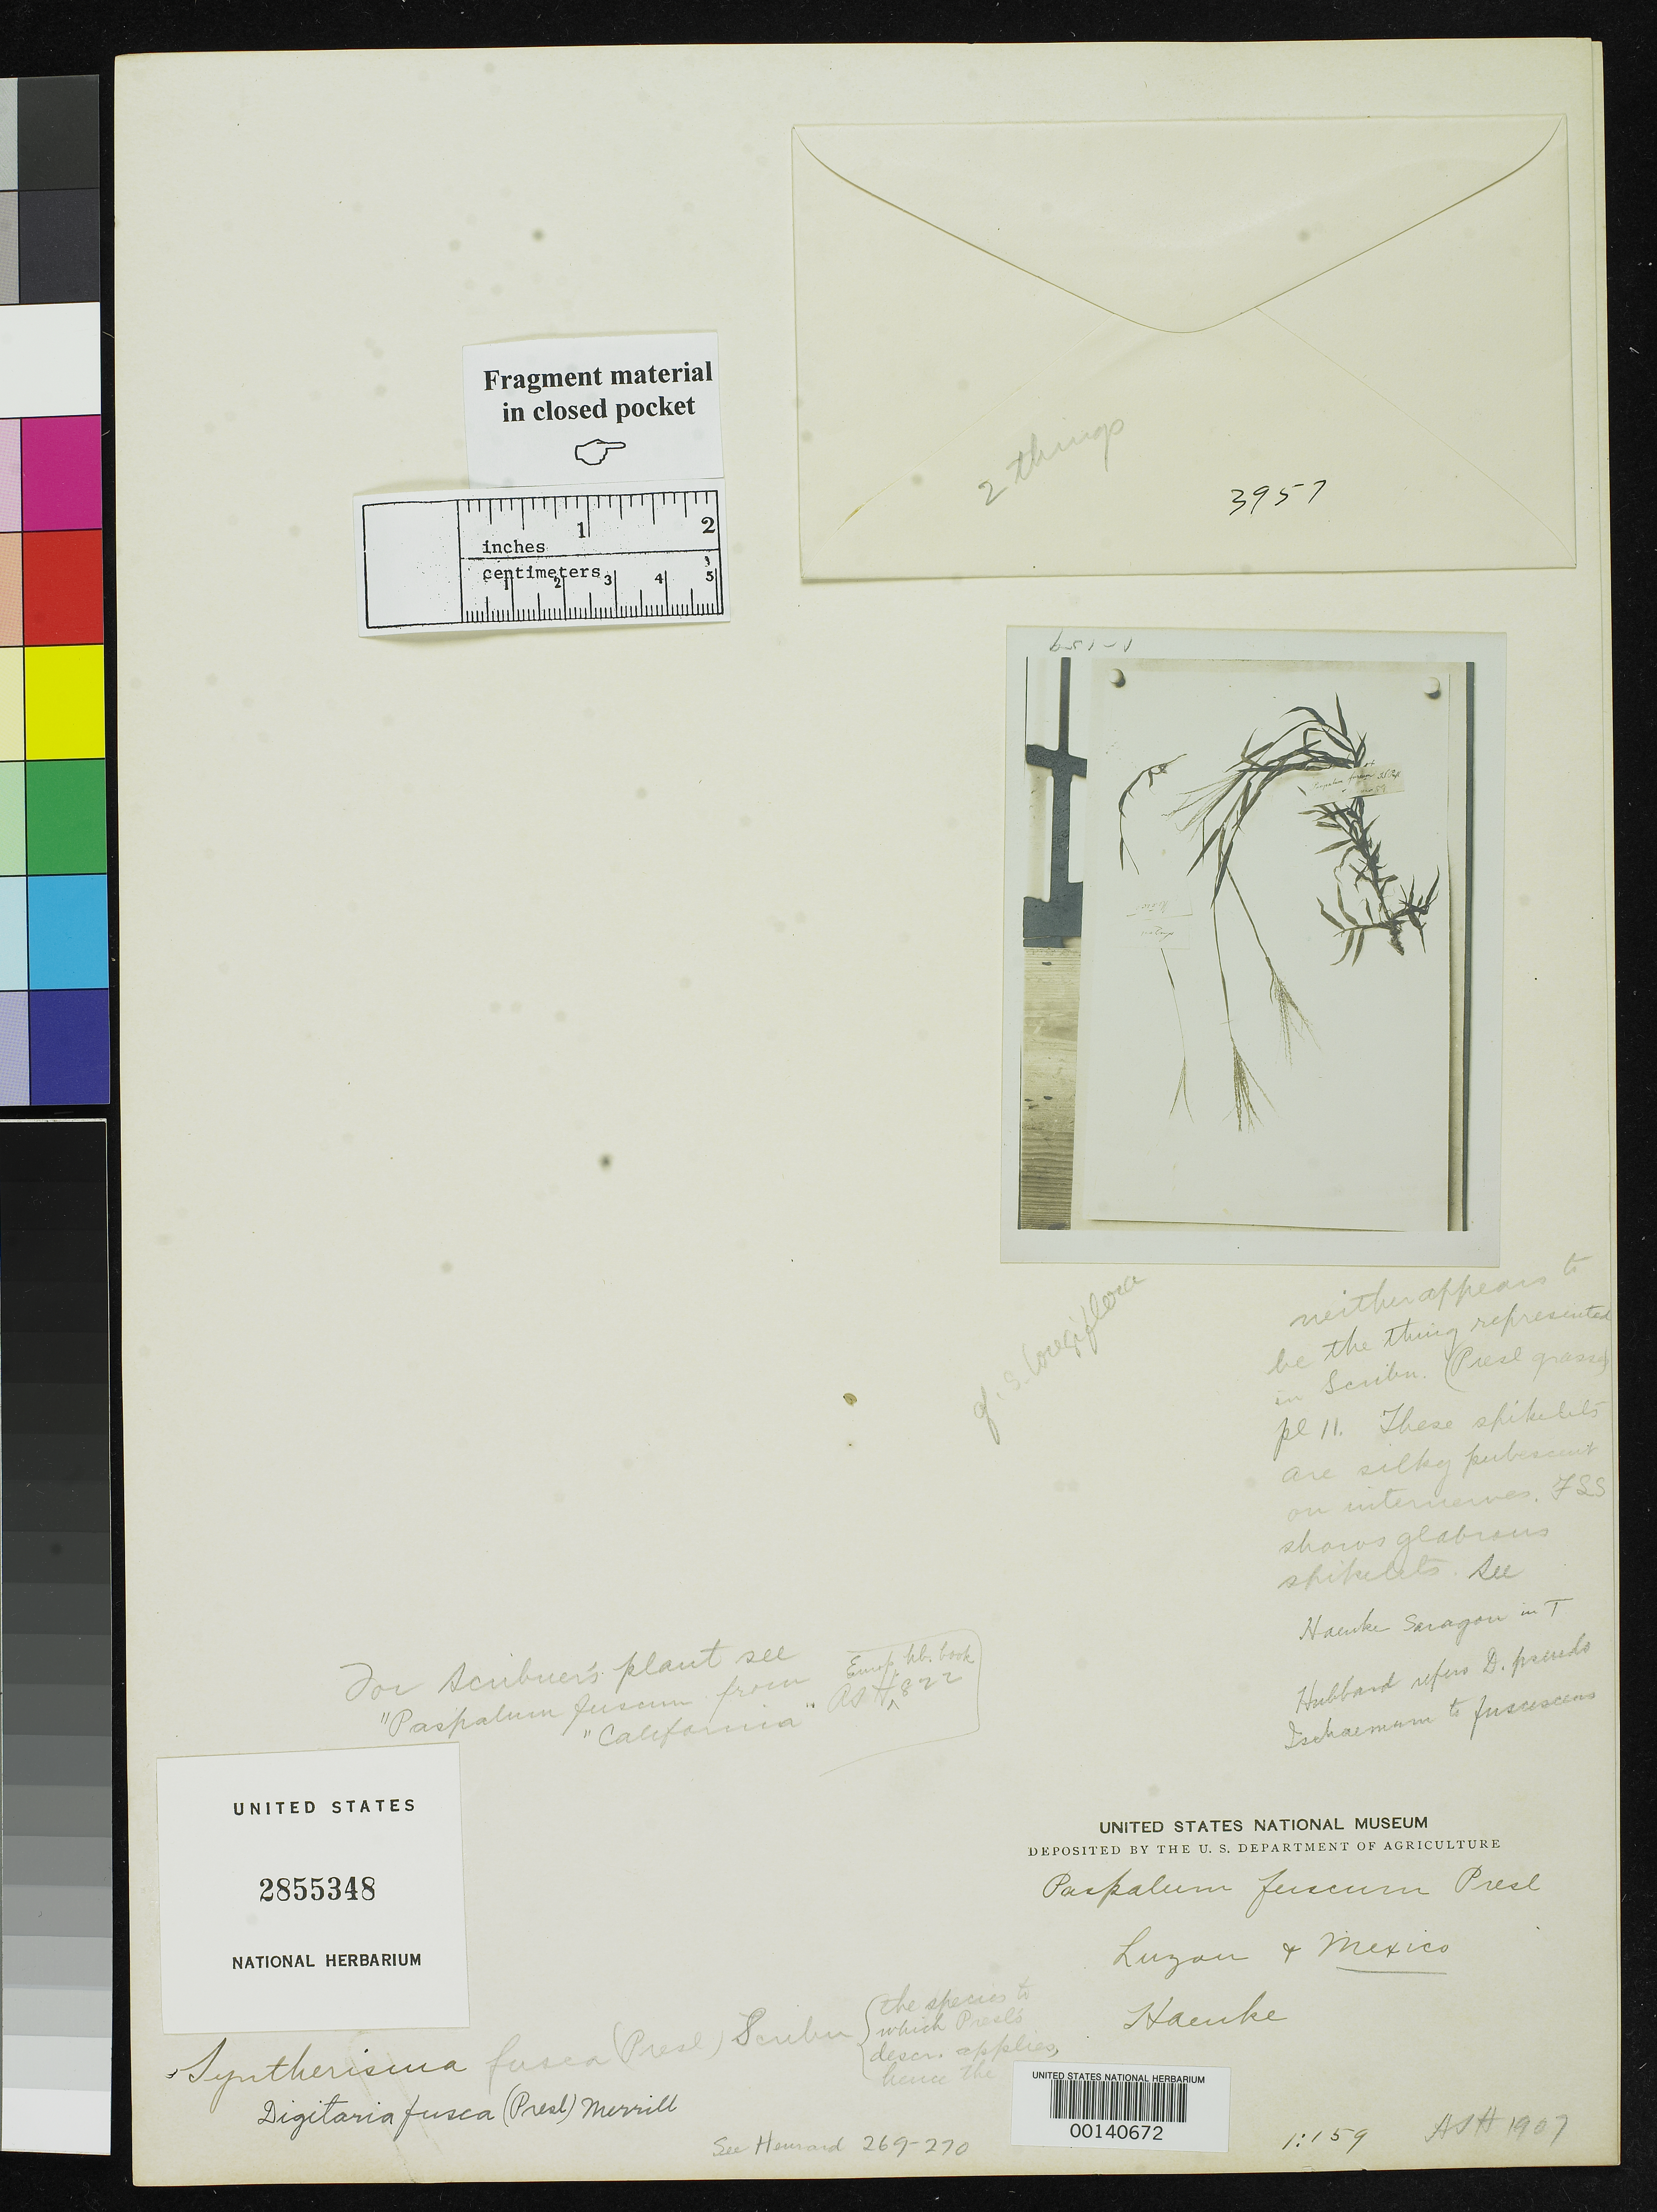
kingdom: Plantae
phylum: Tracheophyta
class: Liliopsida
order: Poales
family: Poaceae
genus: Paspalum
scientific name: Paspalum fuscum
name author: J. Presl in C. Presl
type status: Type Fragment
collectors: T. P. X. Haenke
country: Mexico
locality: E of Monserrat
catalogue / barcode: US 2855348